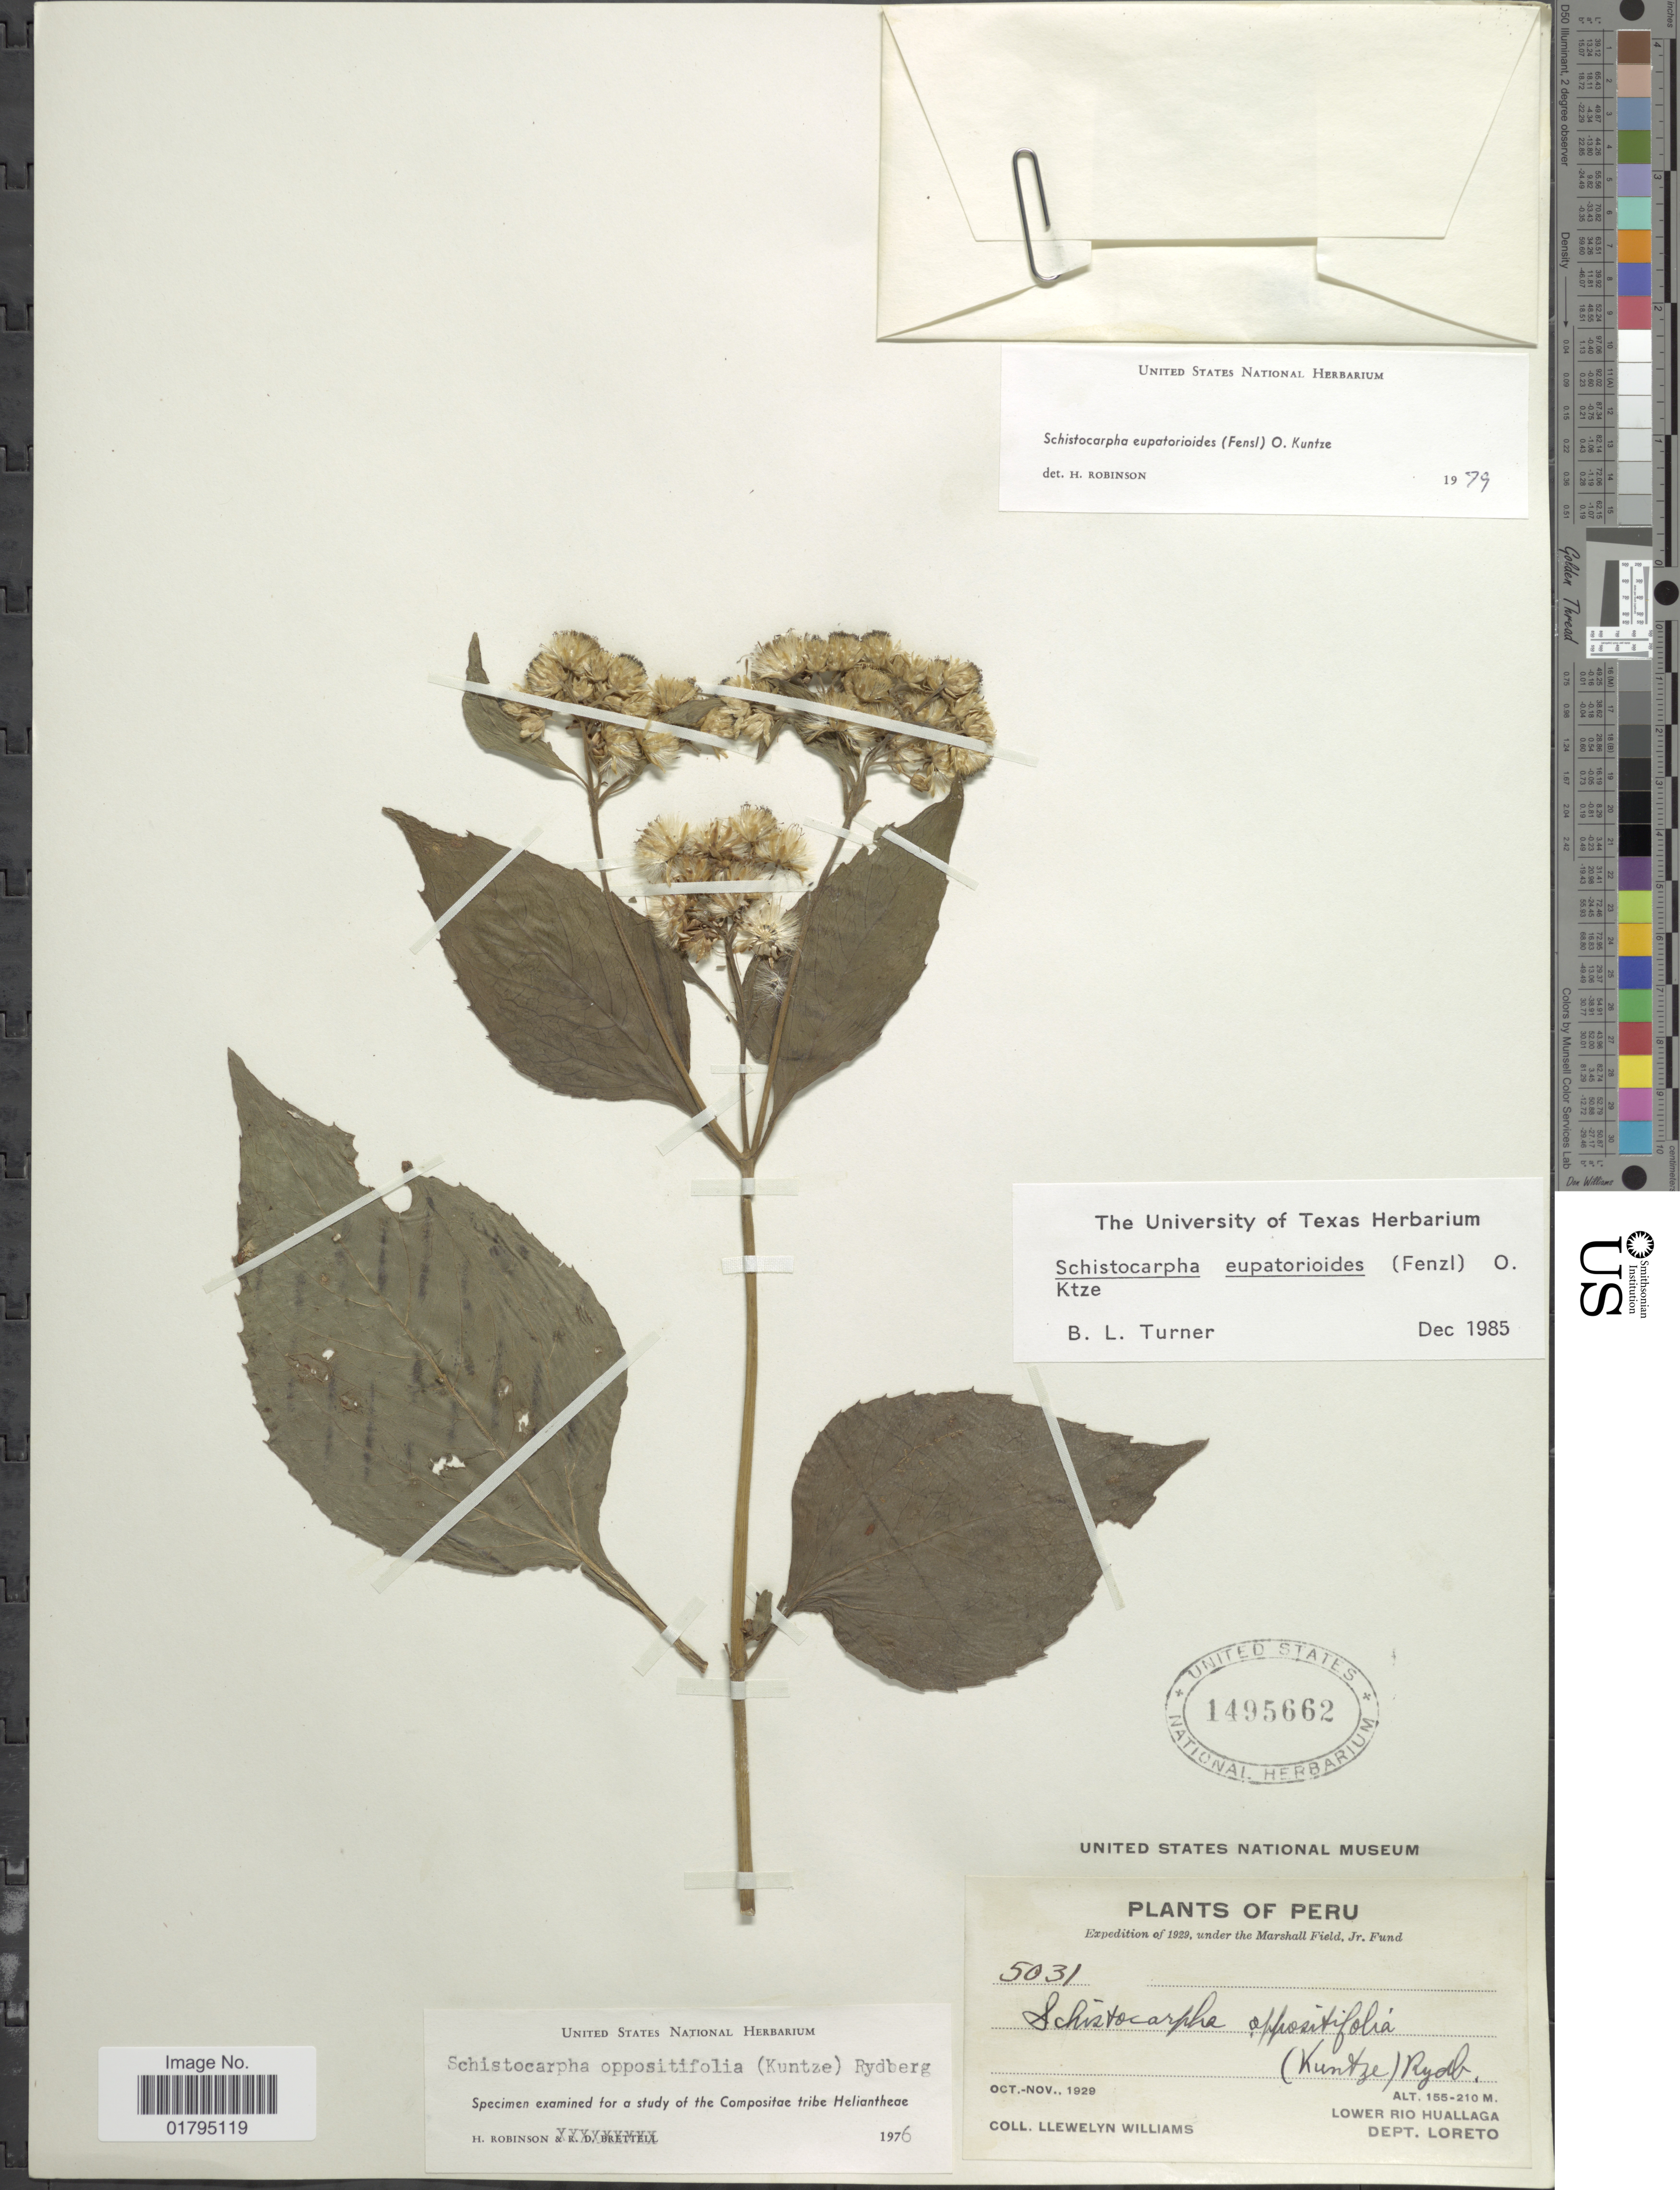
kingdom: Plantae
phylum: Tracheophyta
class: Magnoliopsida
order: Asterales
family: Asteraceae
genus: Schistocarpha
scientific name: Schistocarpha eupatorioides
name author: (Fenzl) Kuntze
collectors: Ll. Williams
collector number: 5031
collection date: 1929-10/1929-11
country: Peru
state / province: Loreto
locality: Lower Rio Huallaga, Dept. Loreto.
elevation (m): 155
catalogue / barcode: US 1495662